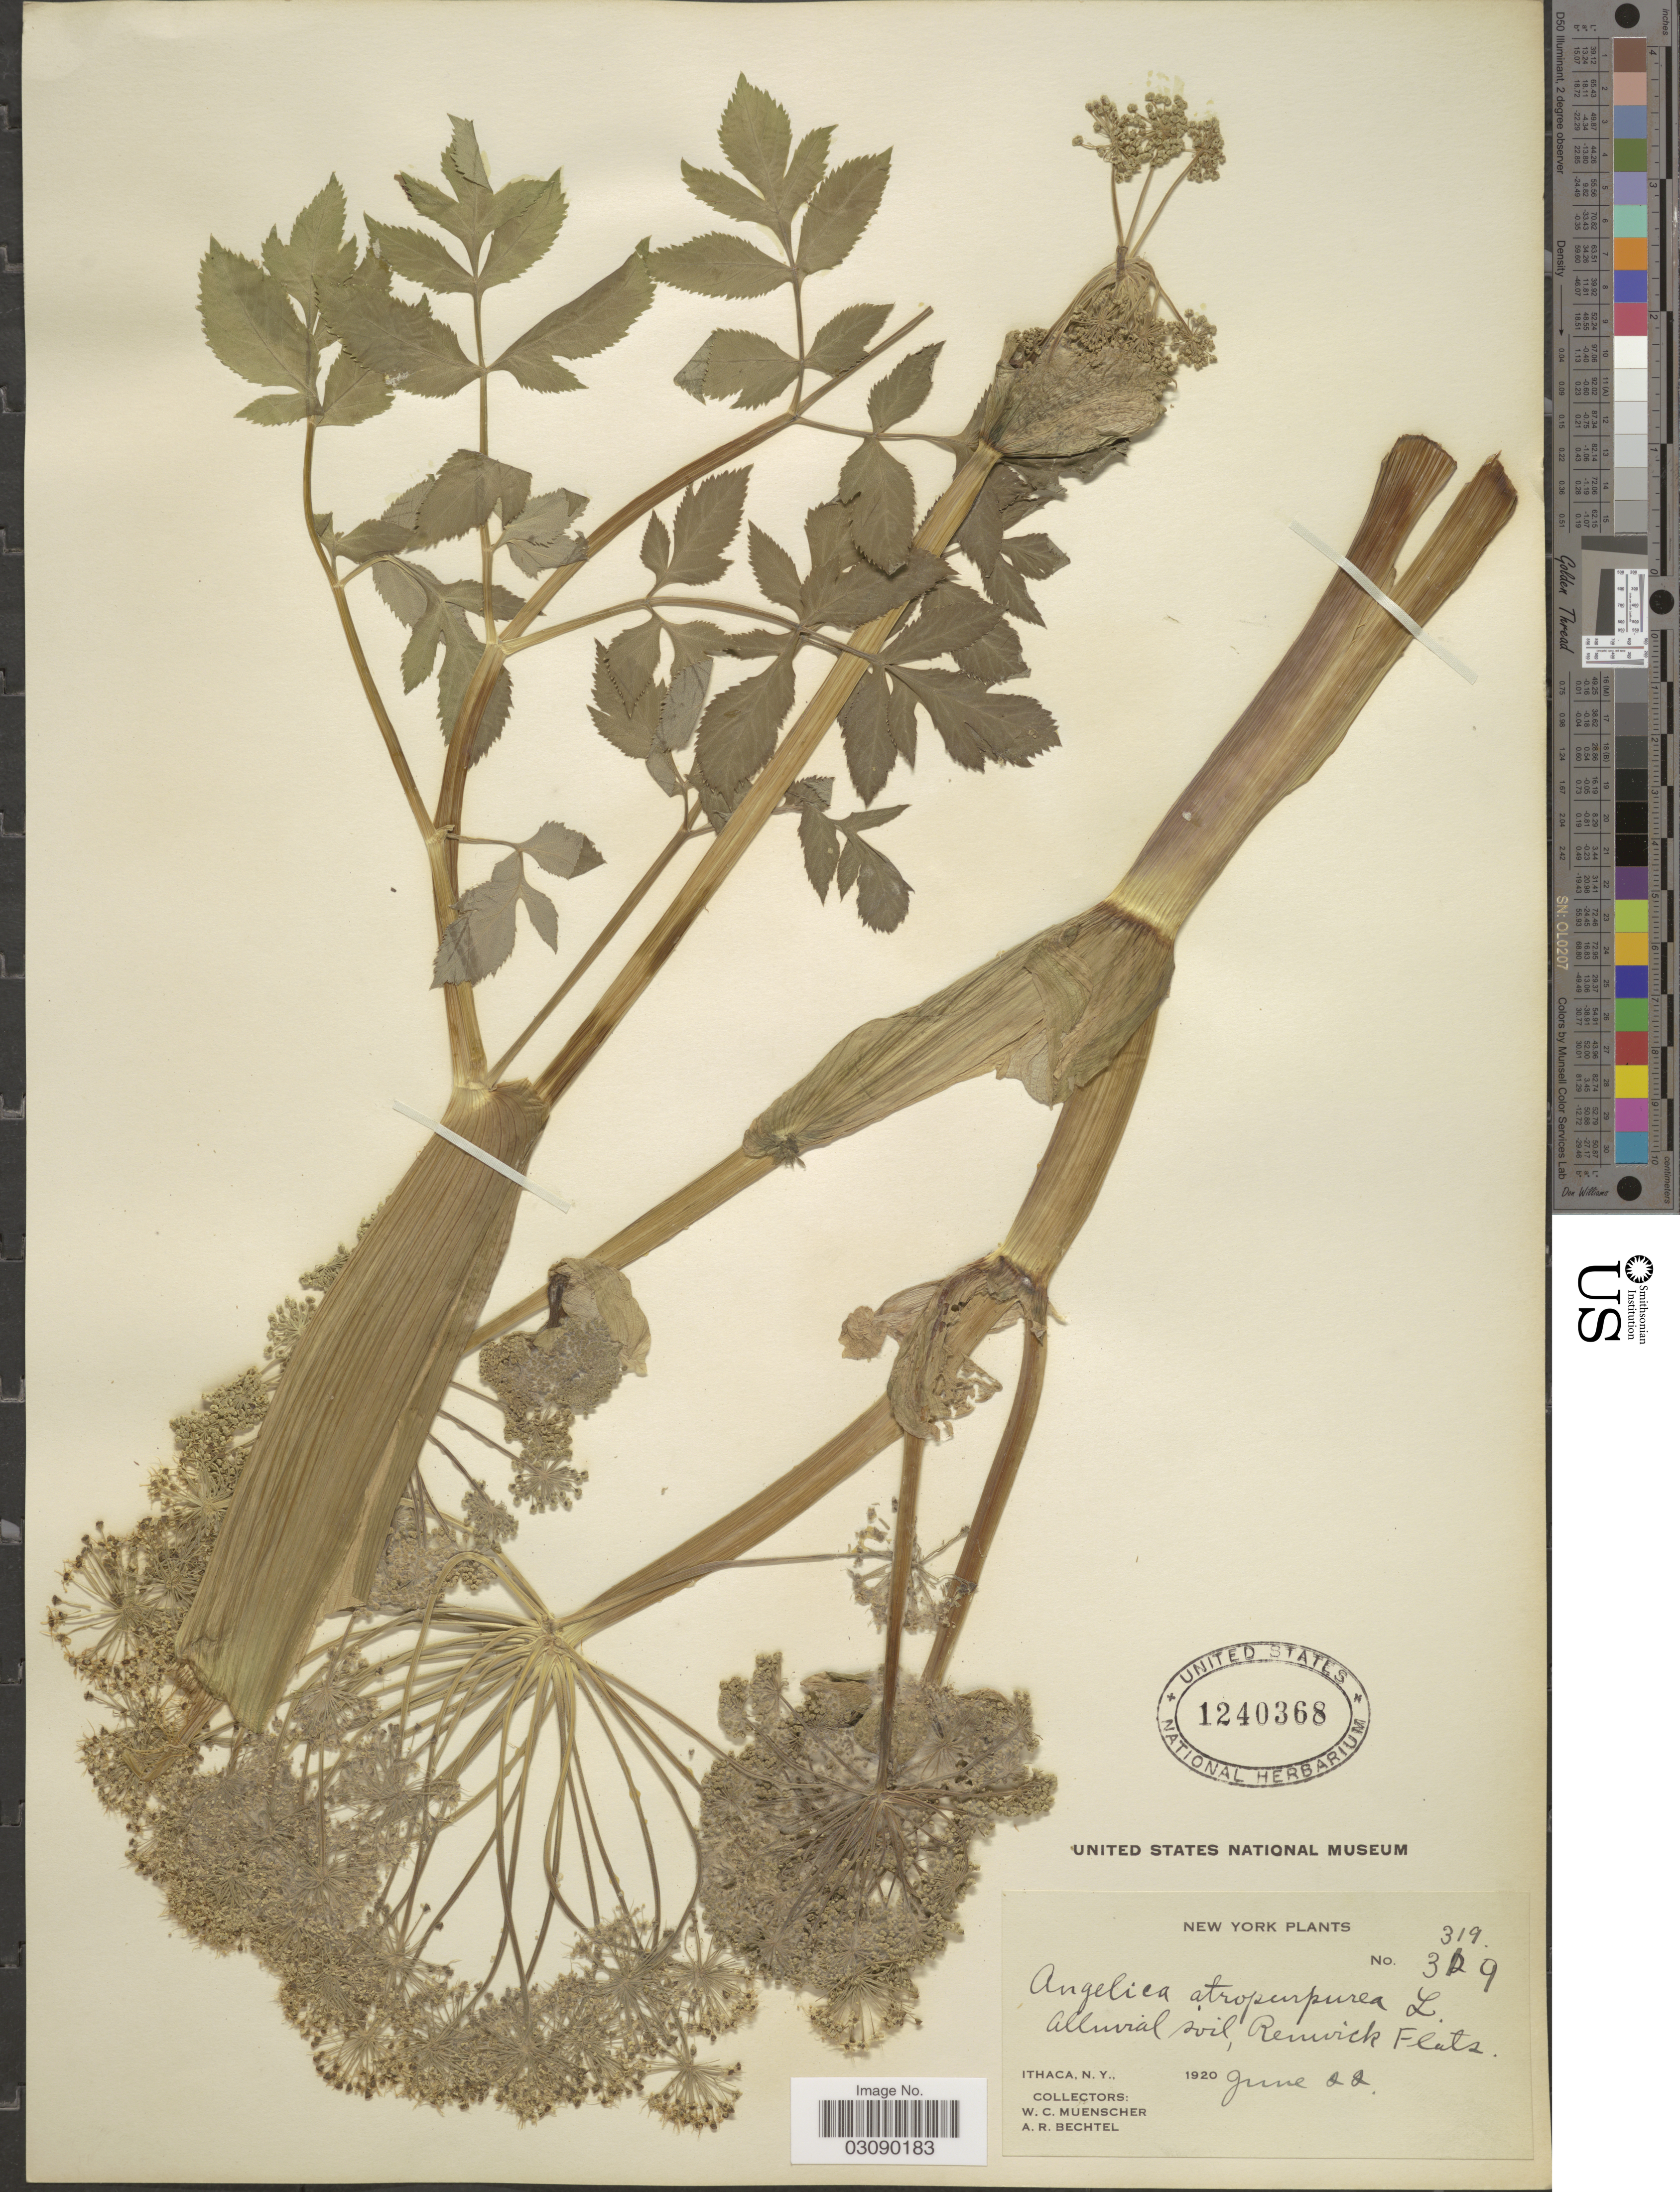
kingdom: Plantae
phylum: Tracheophyta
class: Magnoliopsida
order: Apiales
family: Apiaceae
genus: Angelica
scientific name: Angelica atropurpurea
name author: L.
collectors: W. Muenscher & A. Bechtel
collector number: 319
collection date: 1920-06-22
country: United States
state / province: New York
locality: Remwick Flats. Ithaca, N.Y.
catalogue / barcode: US 1240368